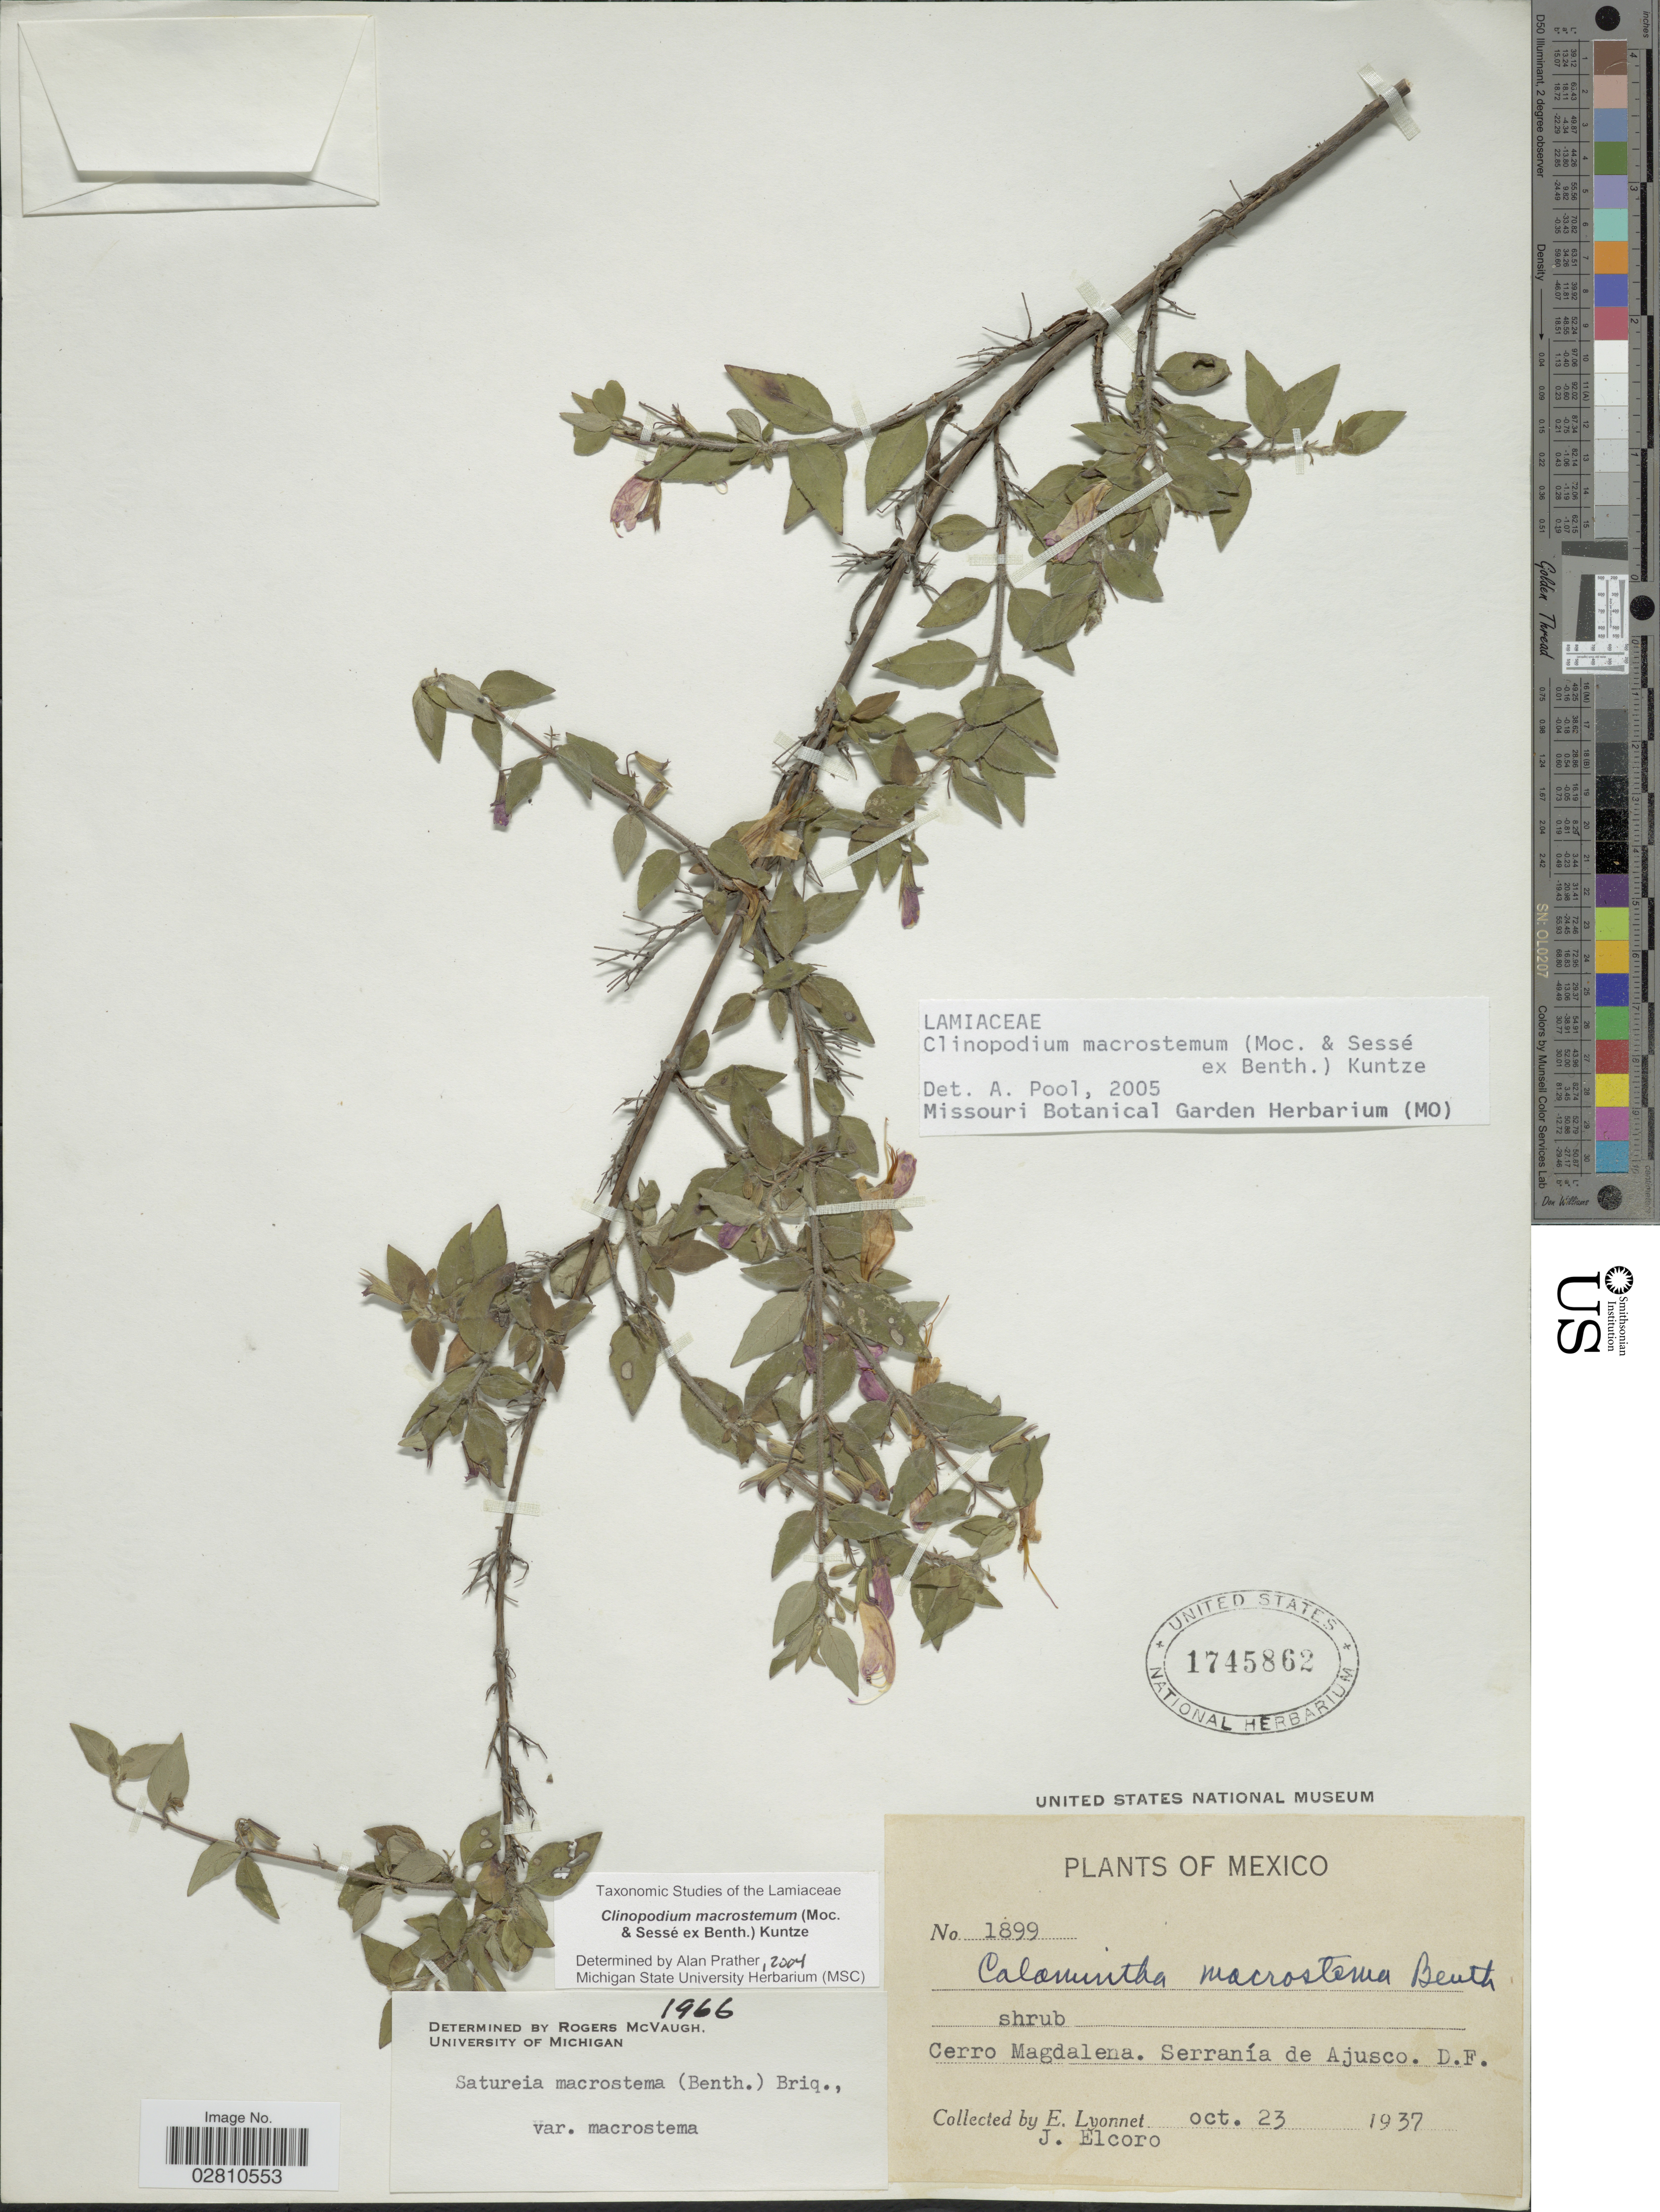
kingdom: Plantae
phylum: Tracheophyta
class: Magnoliopsida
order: Lamiales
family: Lamiaceae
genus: Clinopodium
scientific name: Clinopodium macrostemum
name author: (Moc. & Sessé ex Benth.) Kuntze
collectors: E. Lyonnet & J. Elcoro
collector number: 1899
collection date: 1937-10-23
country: Mexico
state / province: Distrito Federal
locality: Cerro Magdalena, Serranía de Ajusco, D.F.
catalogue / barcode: US 1745862